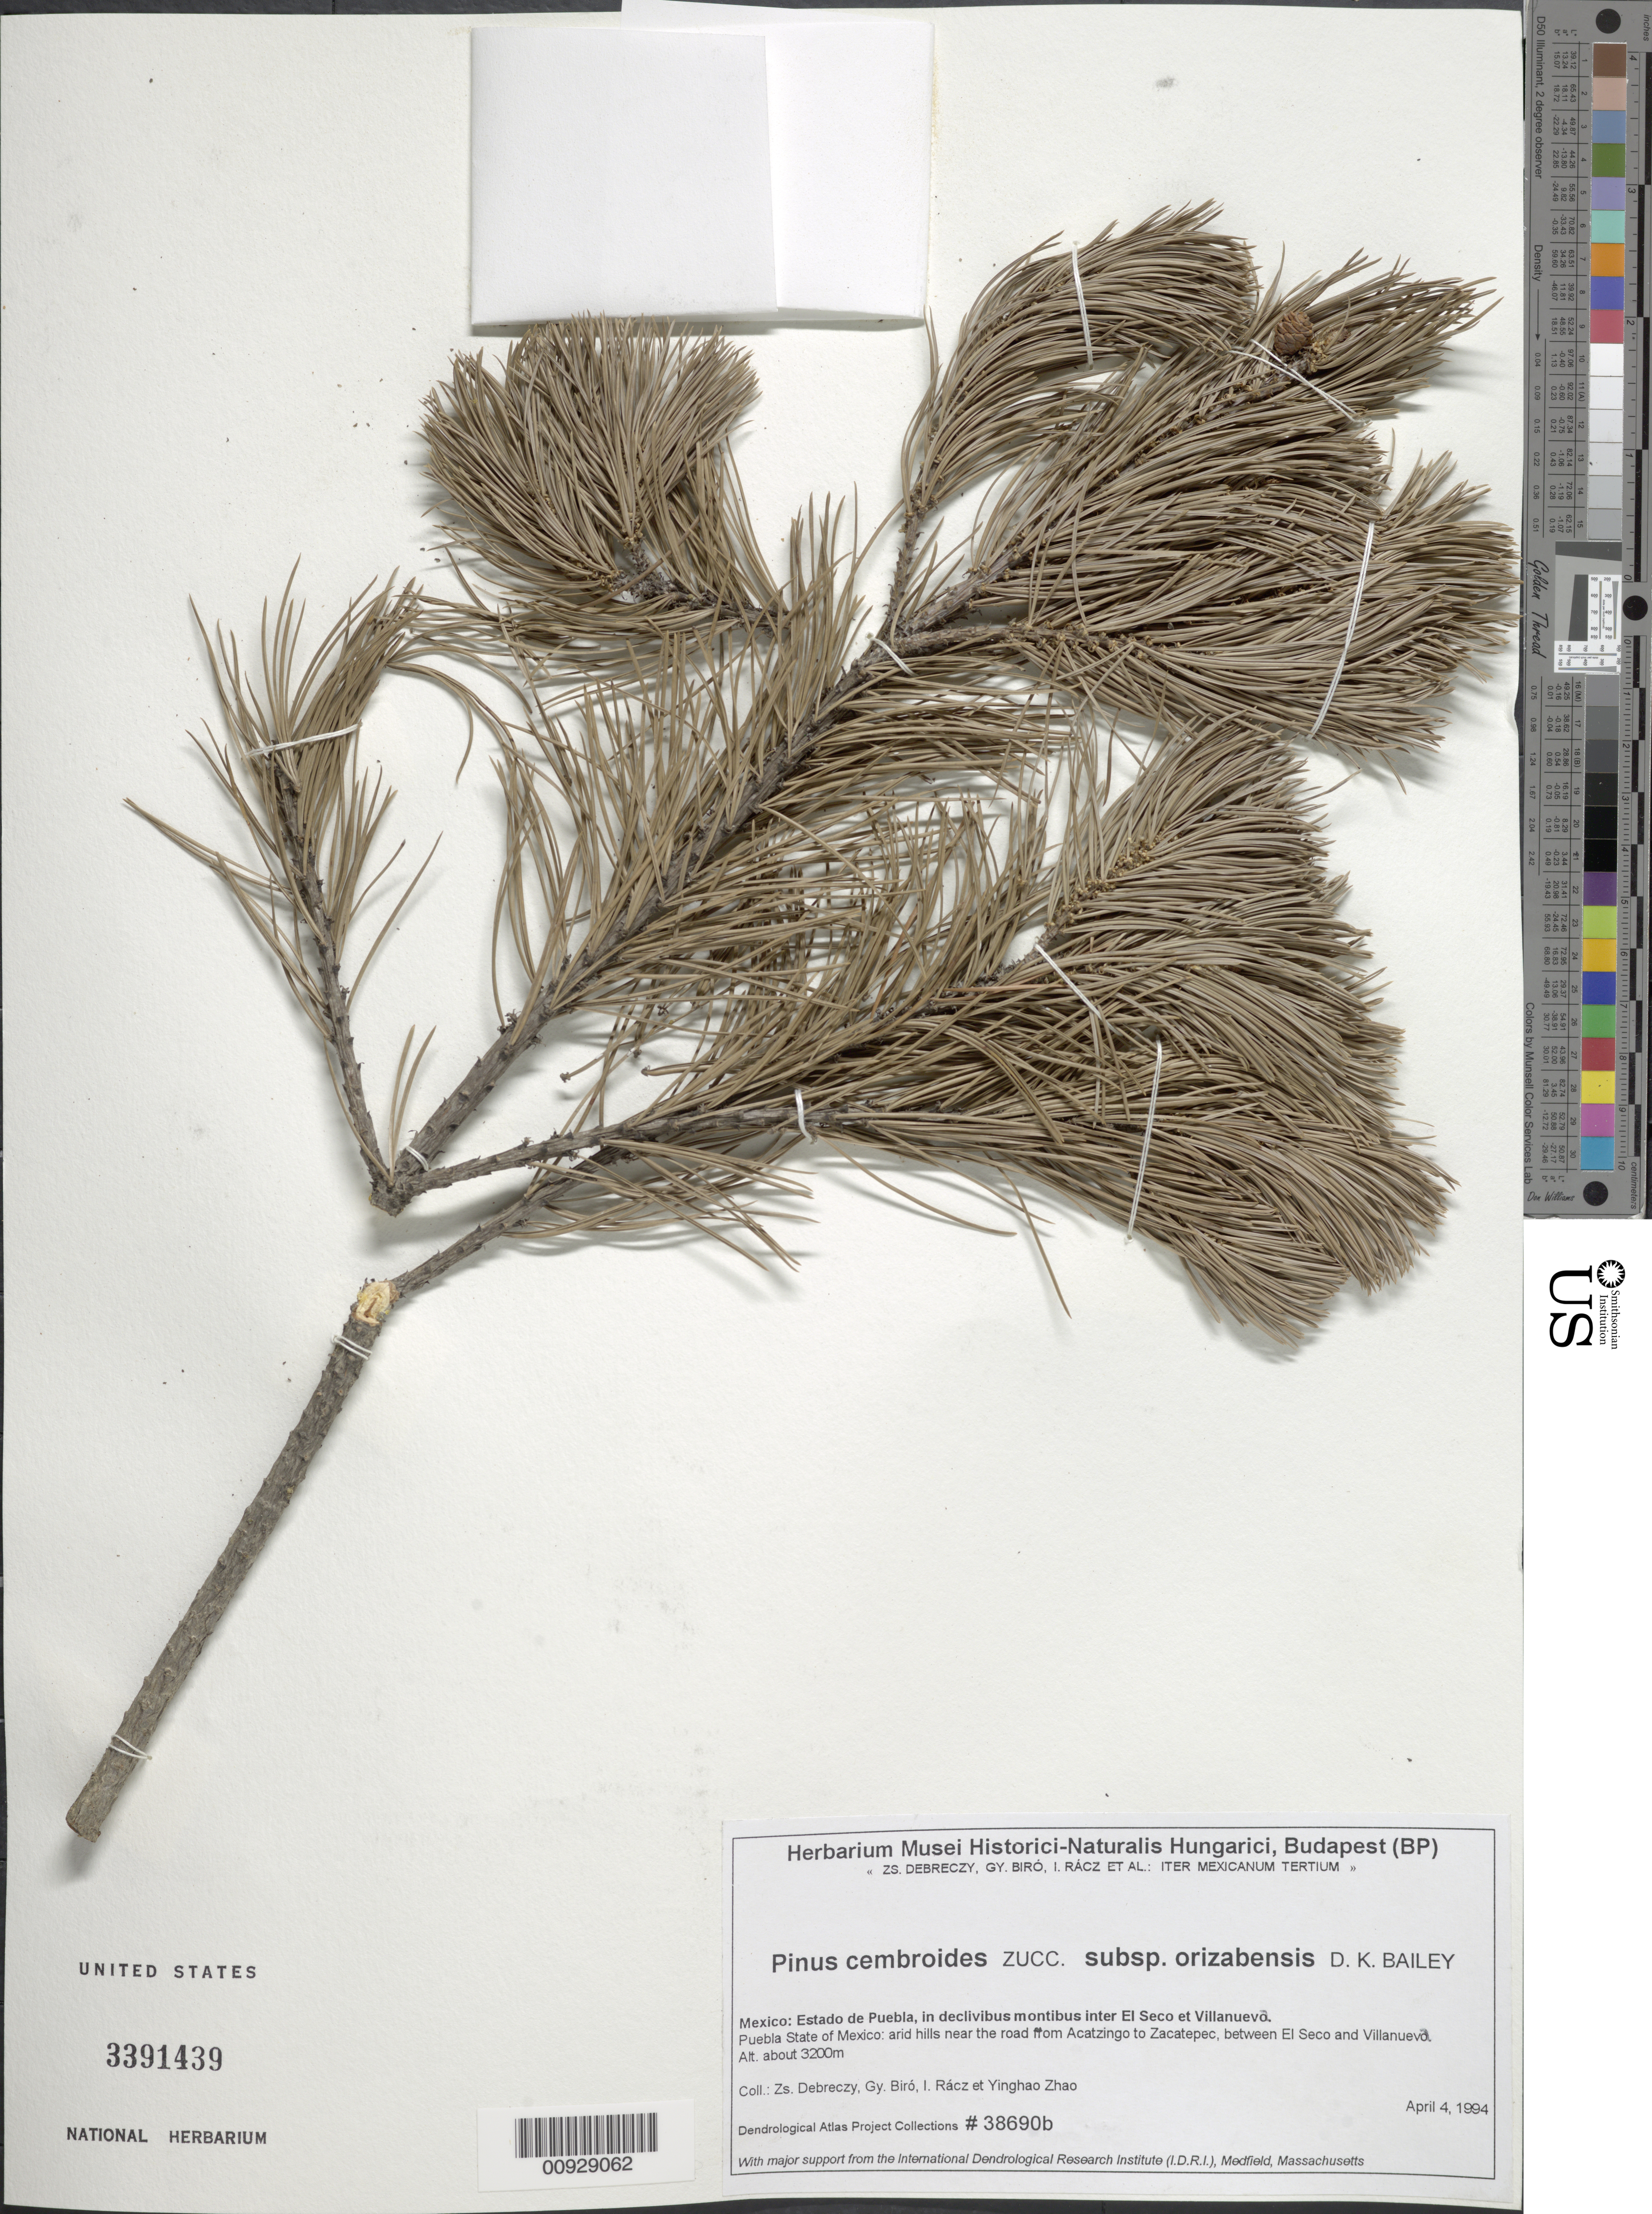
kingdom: Plantae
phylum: Tracheophyta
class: Pinopsida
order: Pinales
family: Pinaceae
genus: Pinus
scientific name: Pinus cembroides subsp. orizabensis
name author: D.K. Bailey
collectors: Z. Debreczy, G. Biro, I. Rácz & Y. Zhao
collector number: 38690 b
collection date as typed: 04 Apr 1994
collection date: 1994-04-04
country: Mexico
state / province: Puebla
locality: Near the road from Acatzingo to Zacatepec, between El Seco and Villanueva.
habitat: Arid hills.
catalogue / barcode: US 3391439